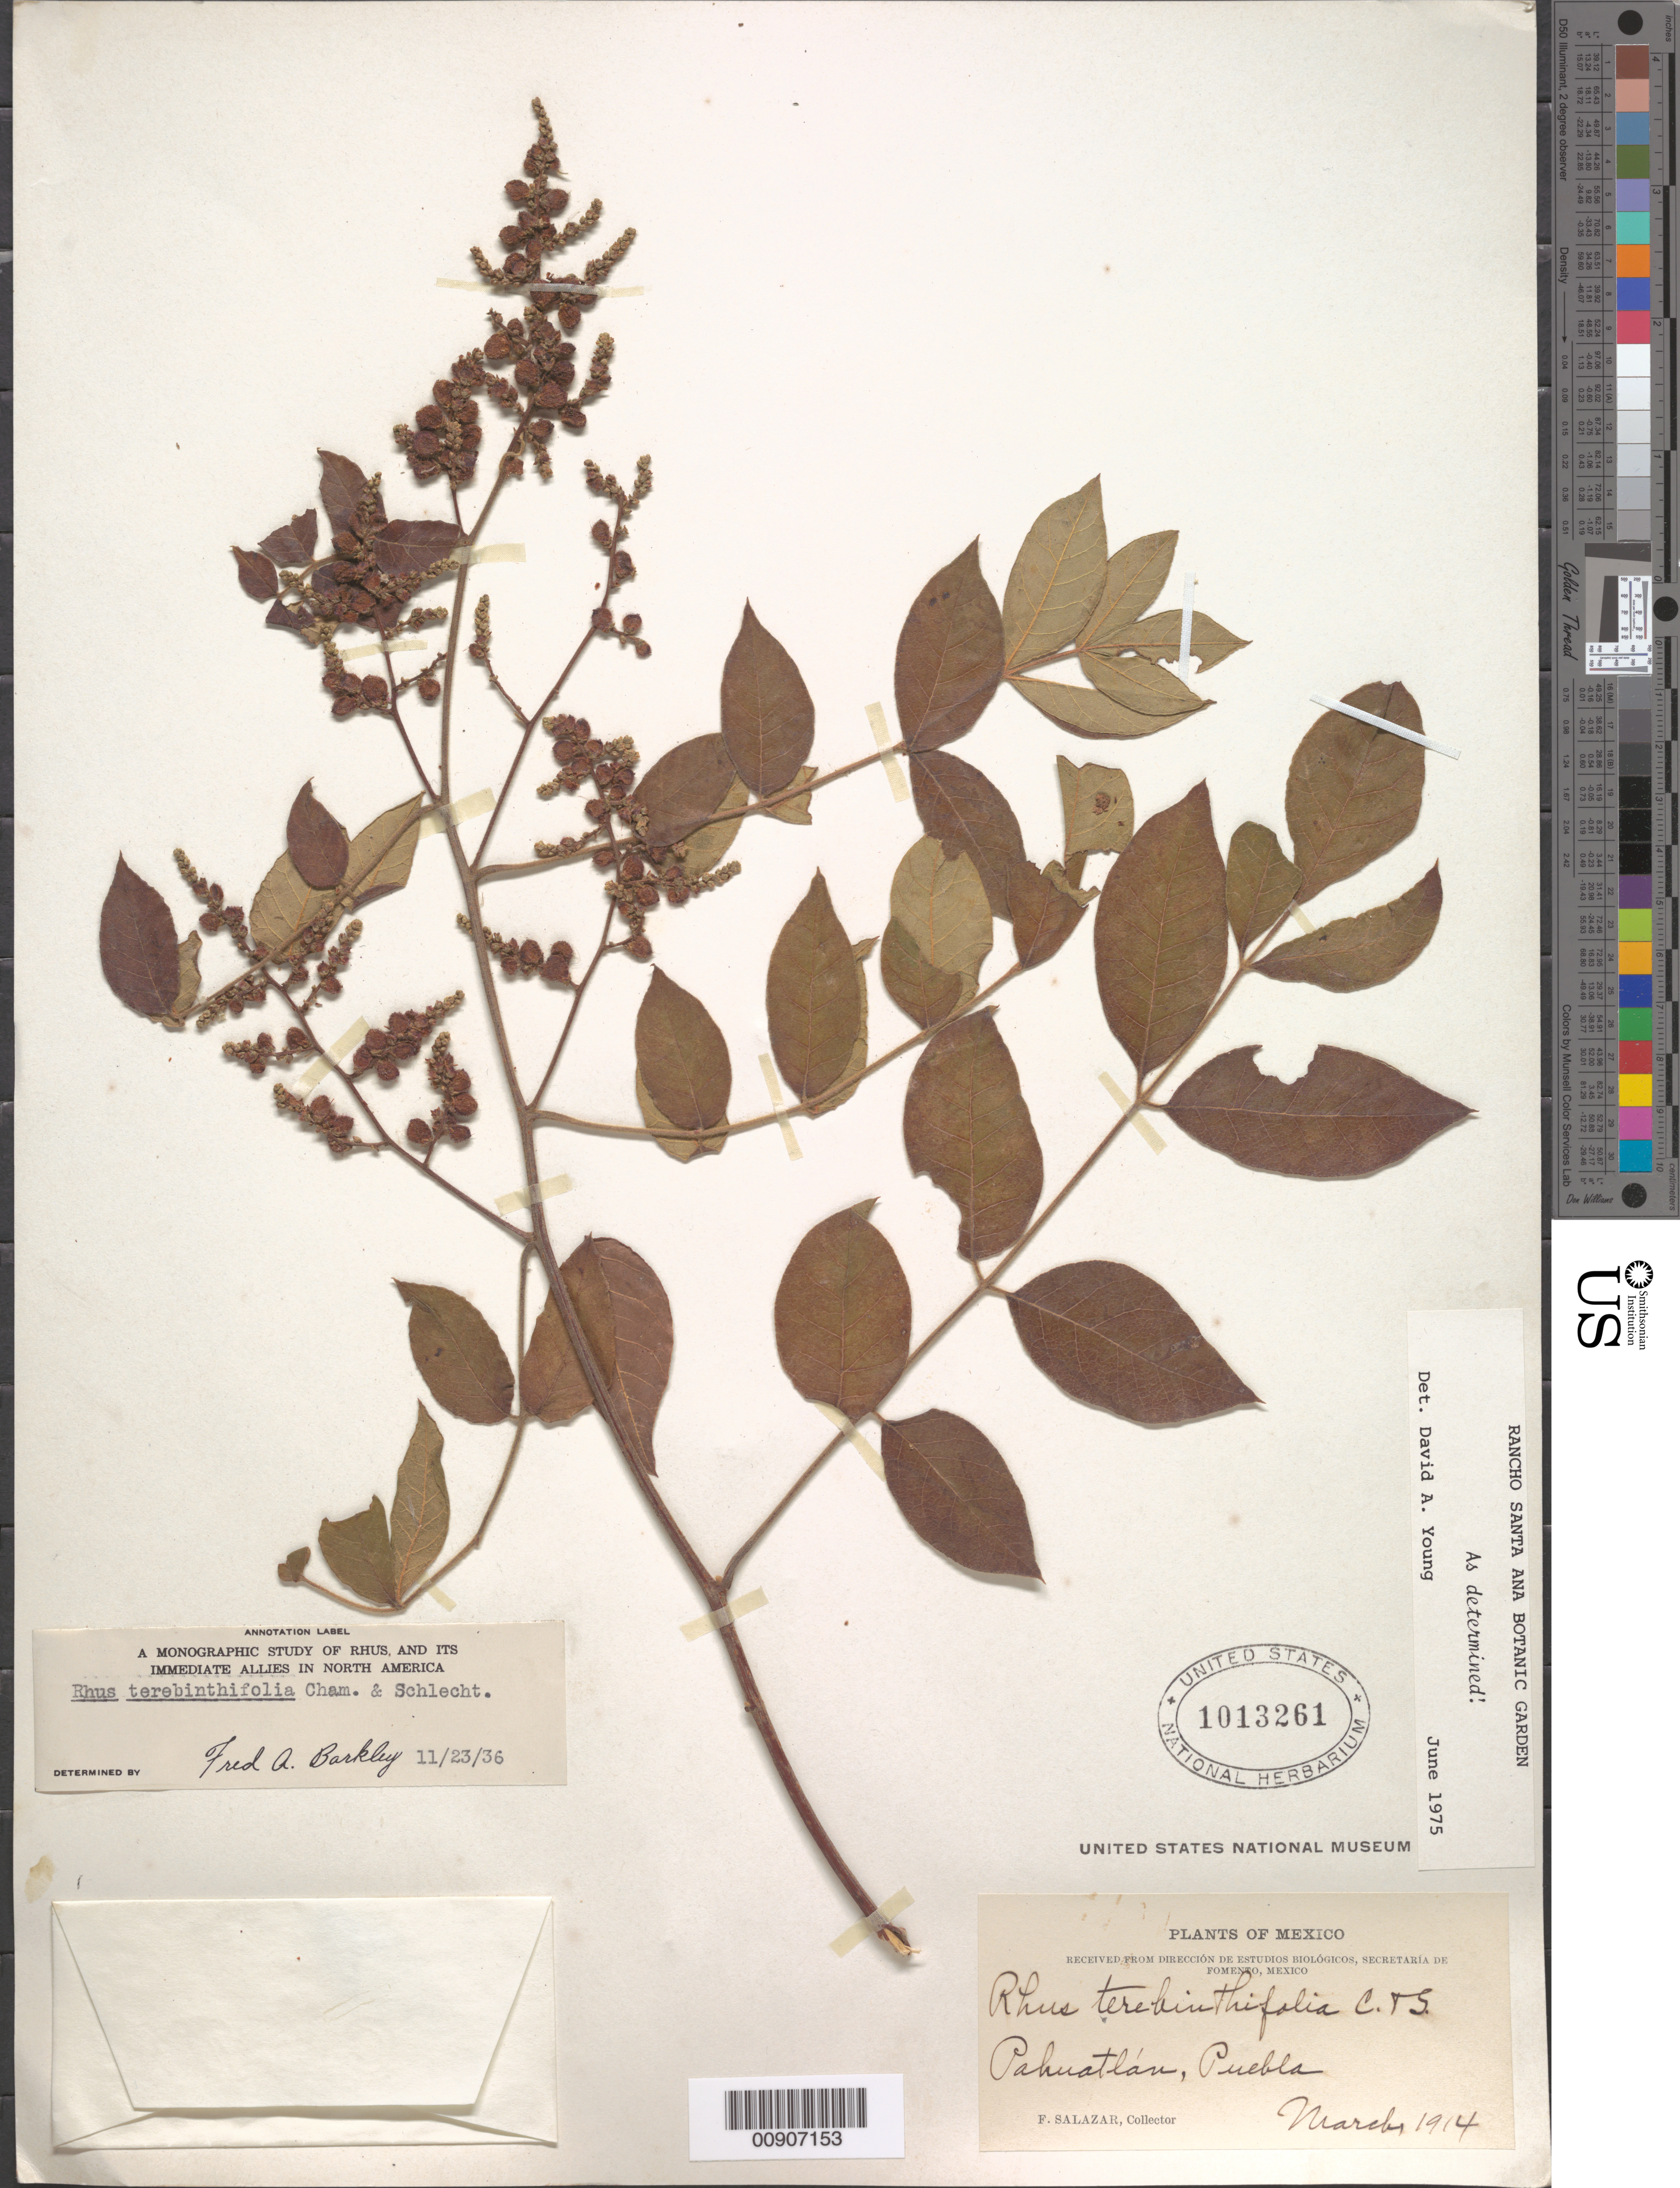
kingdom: Plantae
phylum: Tracheophyta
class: Magnoliopsida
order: Sapindales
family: Anacardiaceae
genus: Rhus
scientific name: Rhus terebinthifolia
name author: Schltdl. & Cham.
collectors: F. Salazar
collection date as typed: Mar 1914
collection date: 1914-03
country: Mexico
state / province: Puebla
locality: Pahuatlán, Puebla.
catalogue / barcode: US 1013261